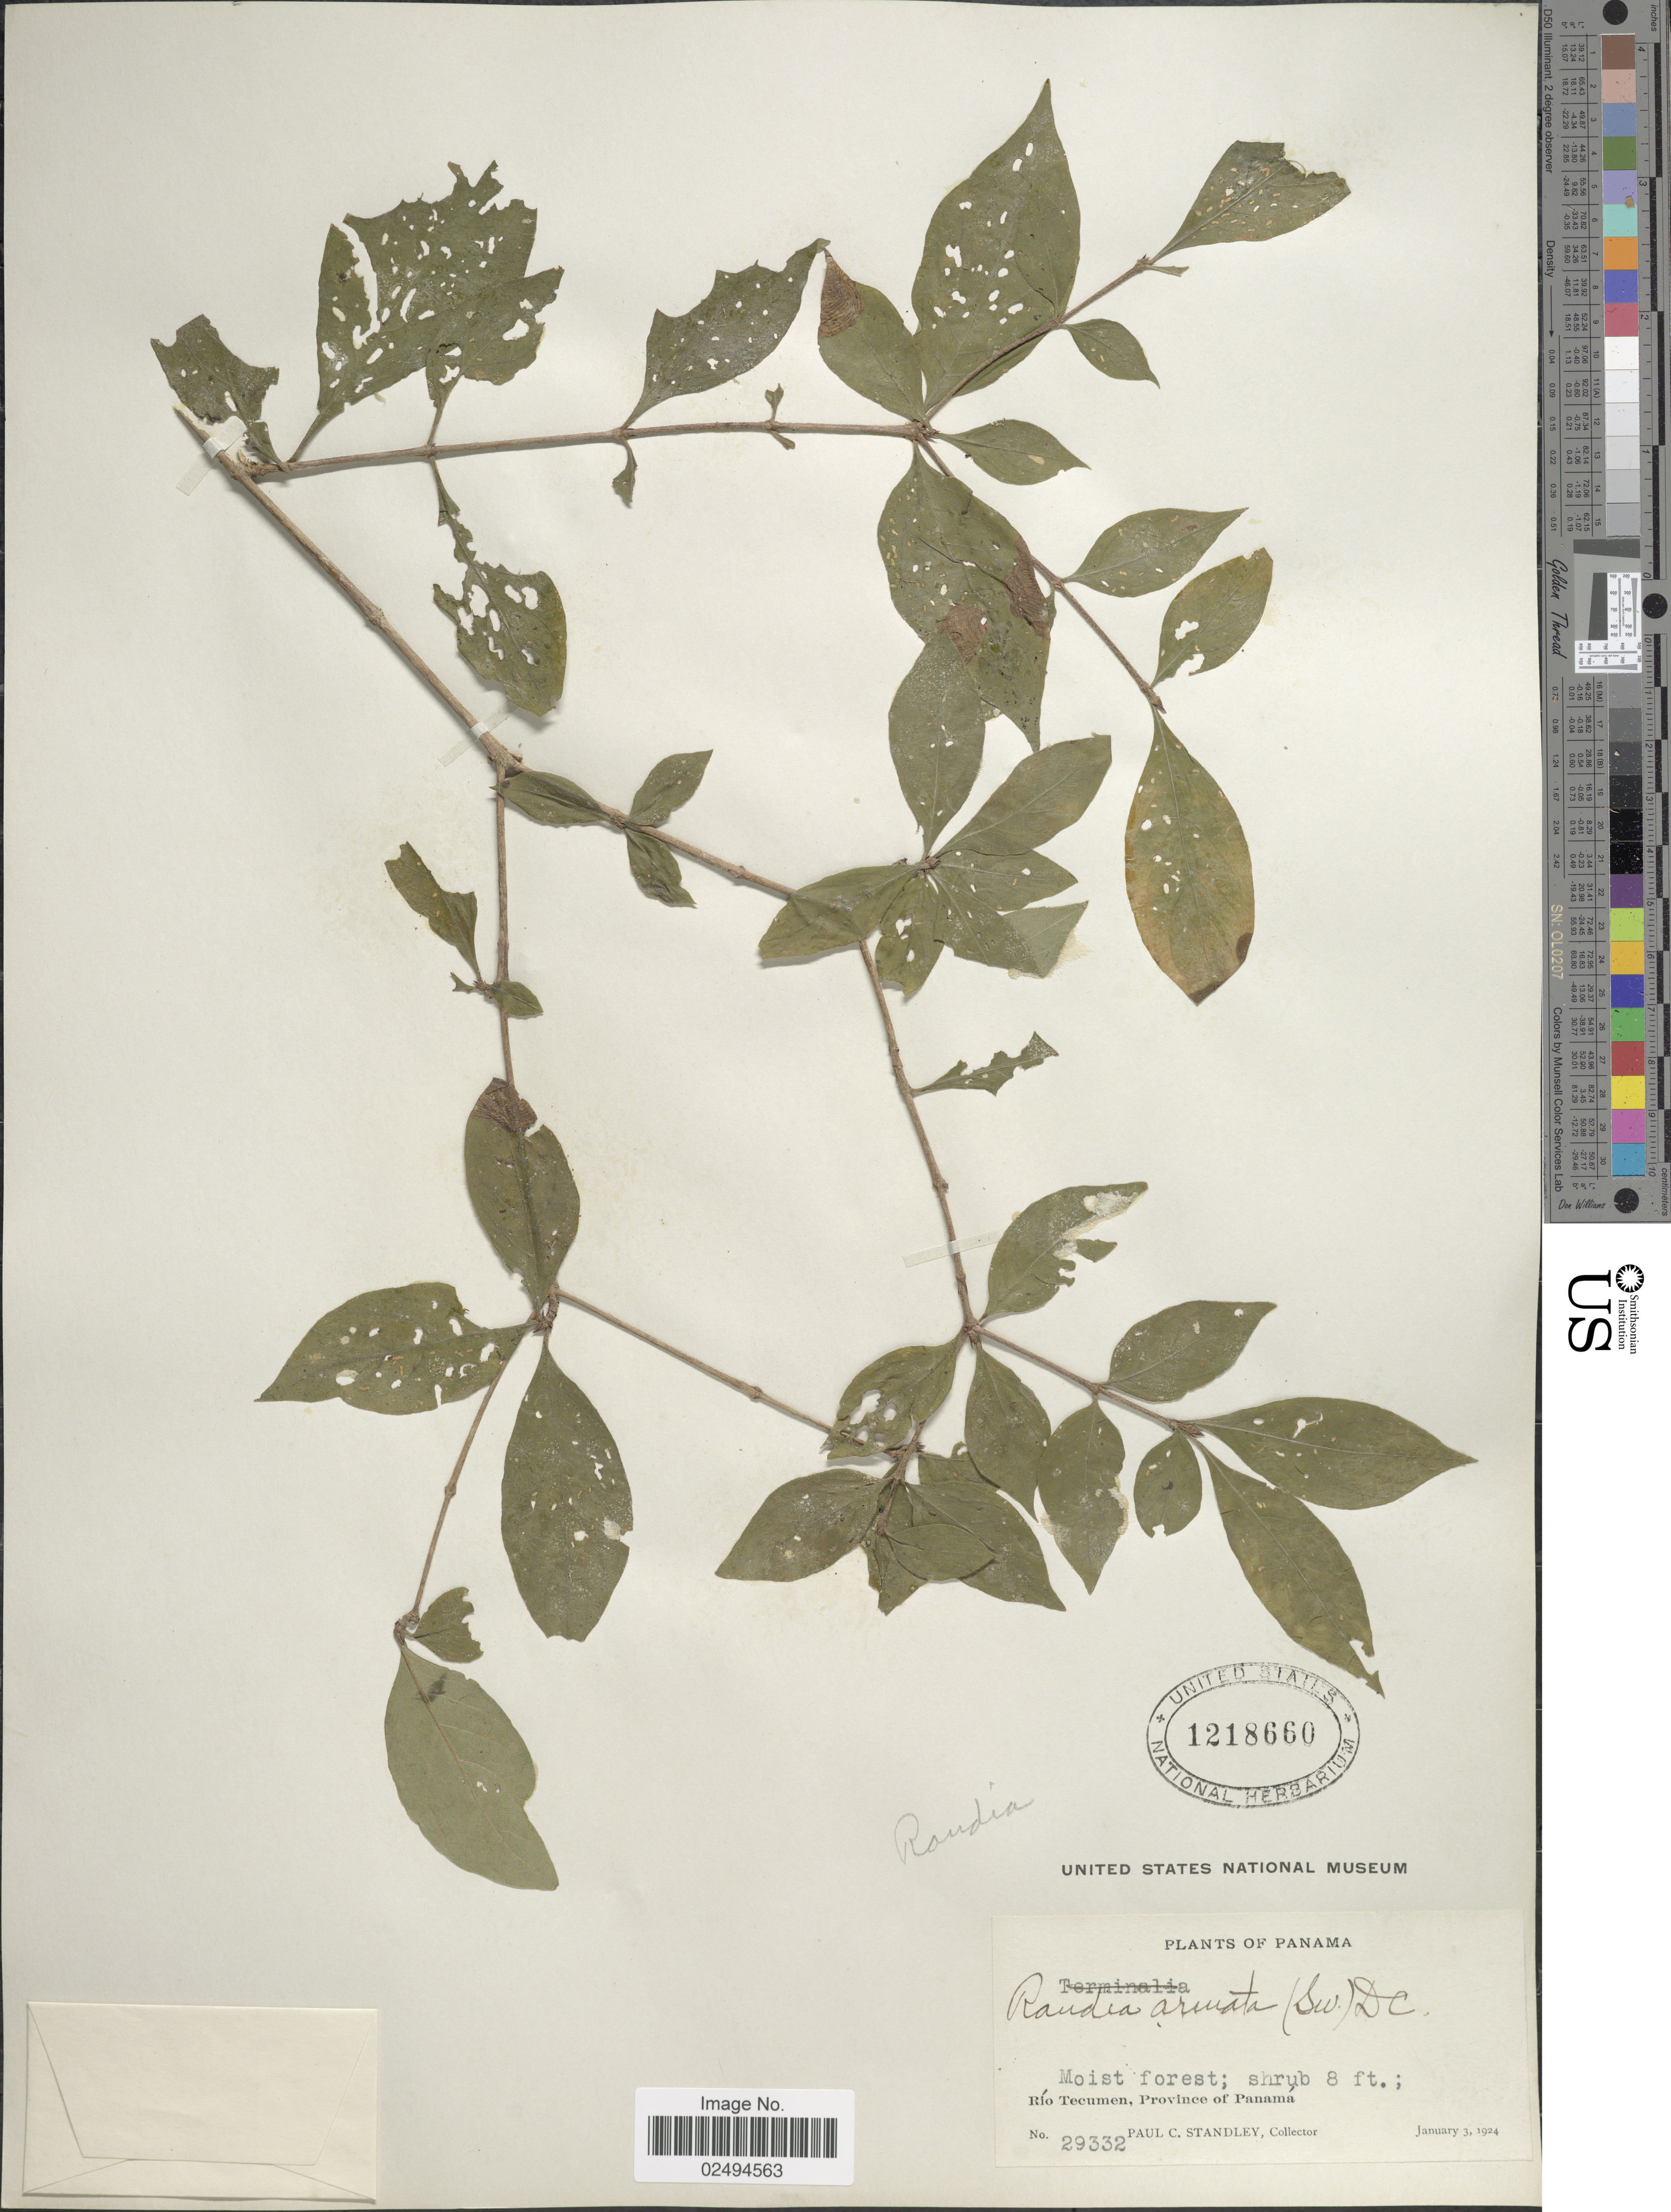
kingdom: Plantae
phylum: Tracheophyta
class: Magnoliopsida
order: Gentianales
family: Rubiaceae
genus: Randia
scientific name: Randia armata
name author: (Sw.) DC.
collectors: P. C. Standley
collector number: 29332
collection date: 1924-01-03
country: Panama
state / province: Panamá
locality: Rio Tecumen, Province of Panama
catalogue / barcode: US 1218660